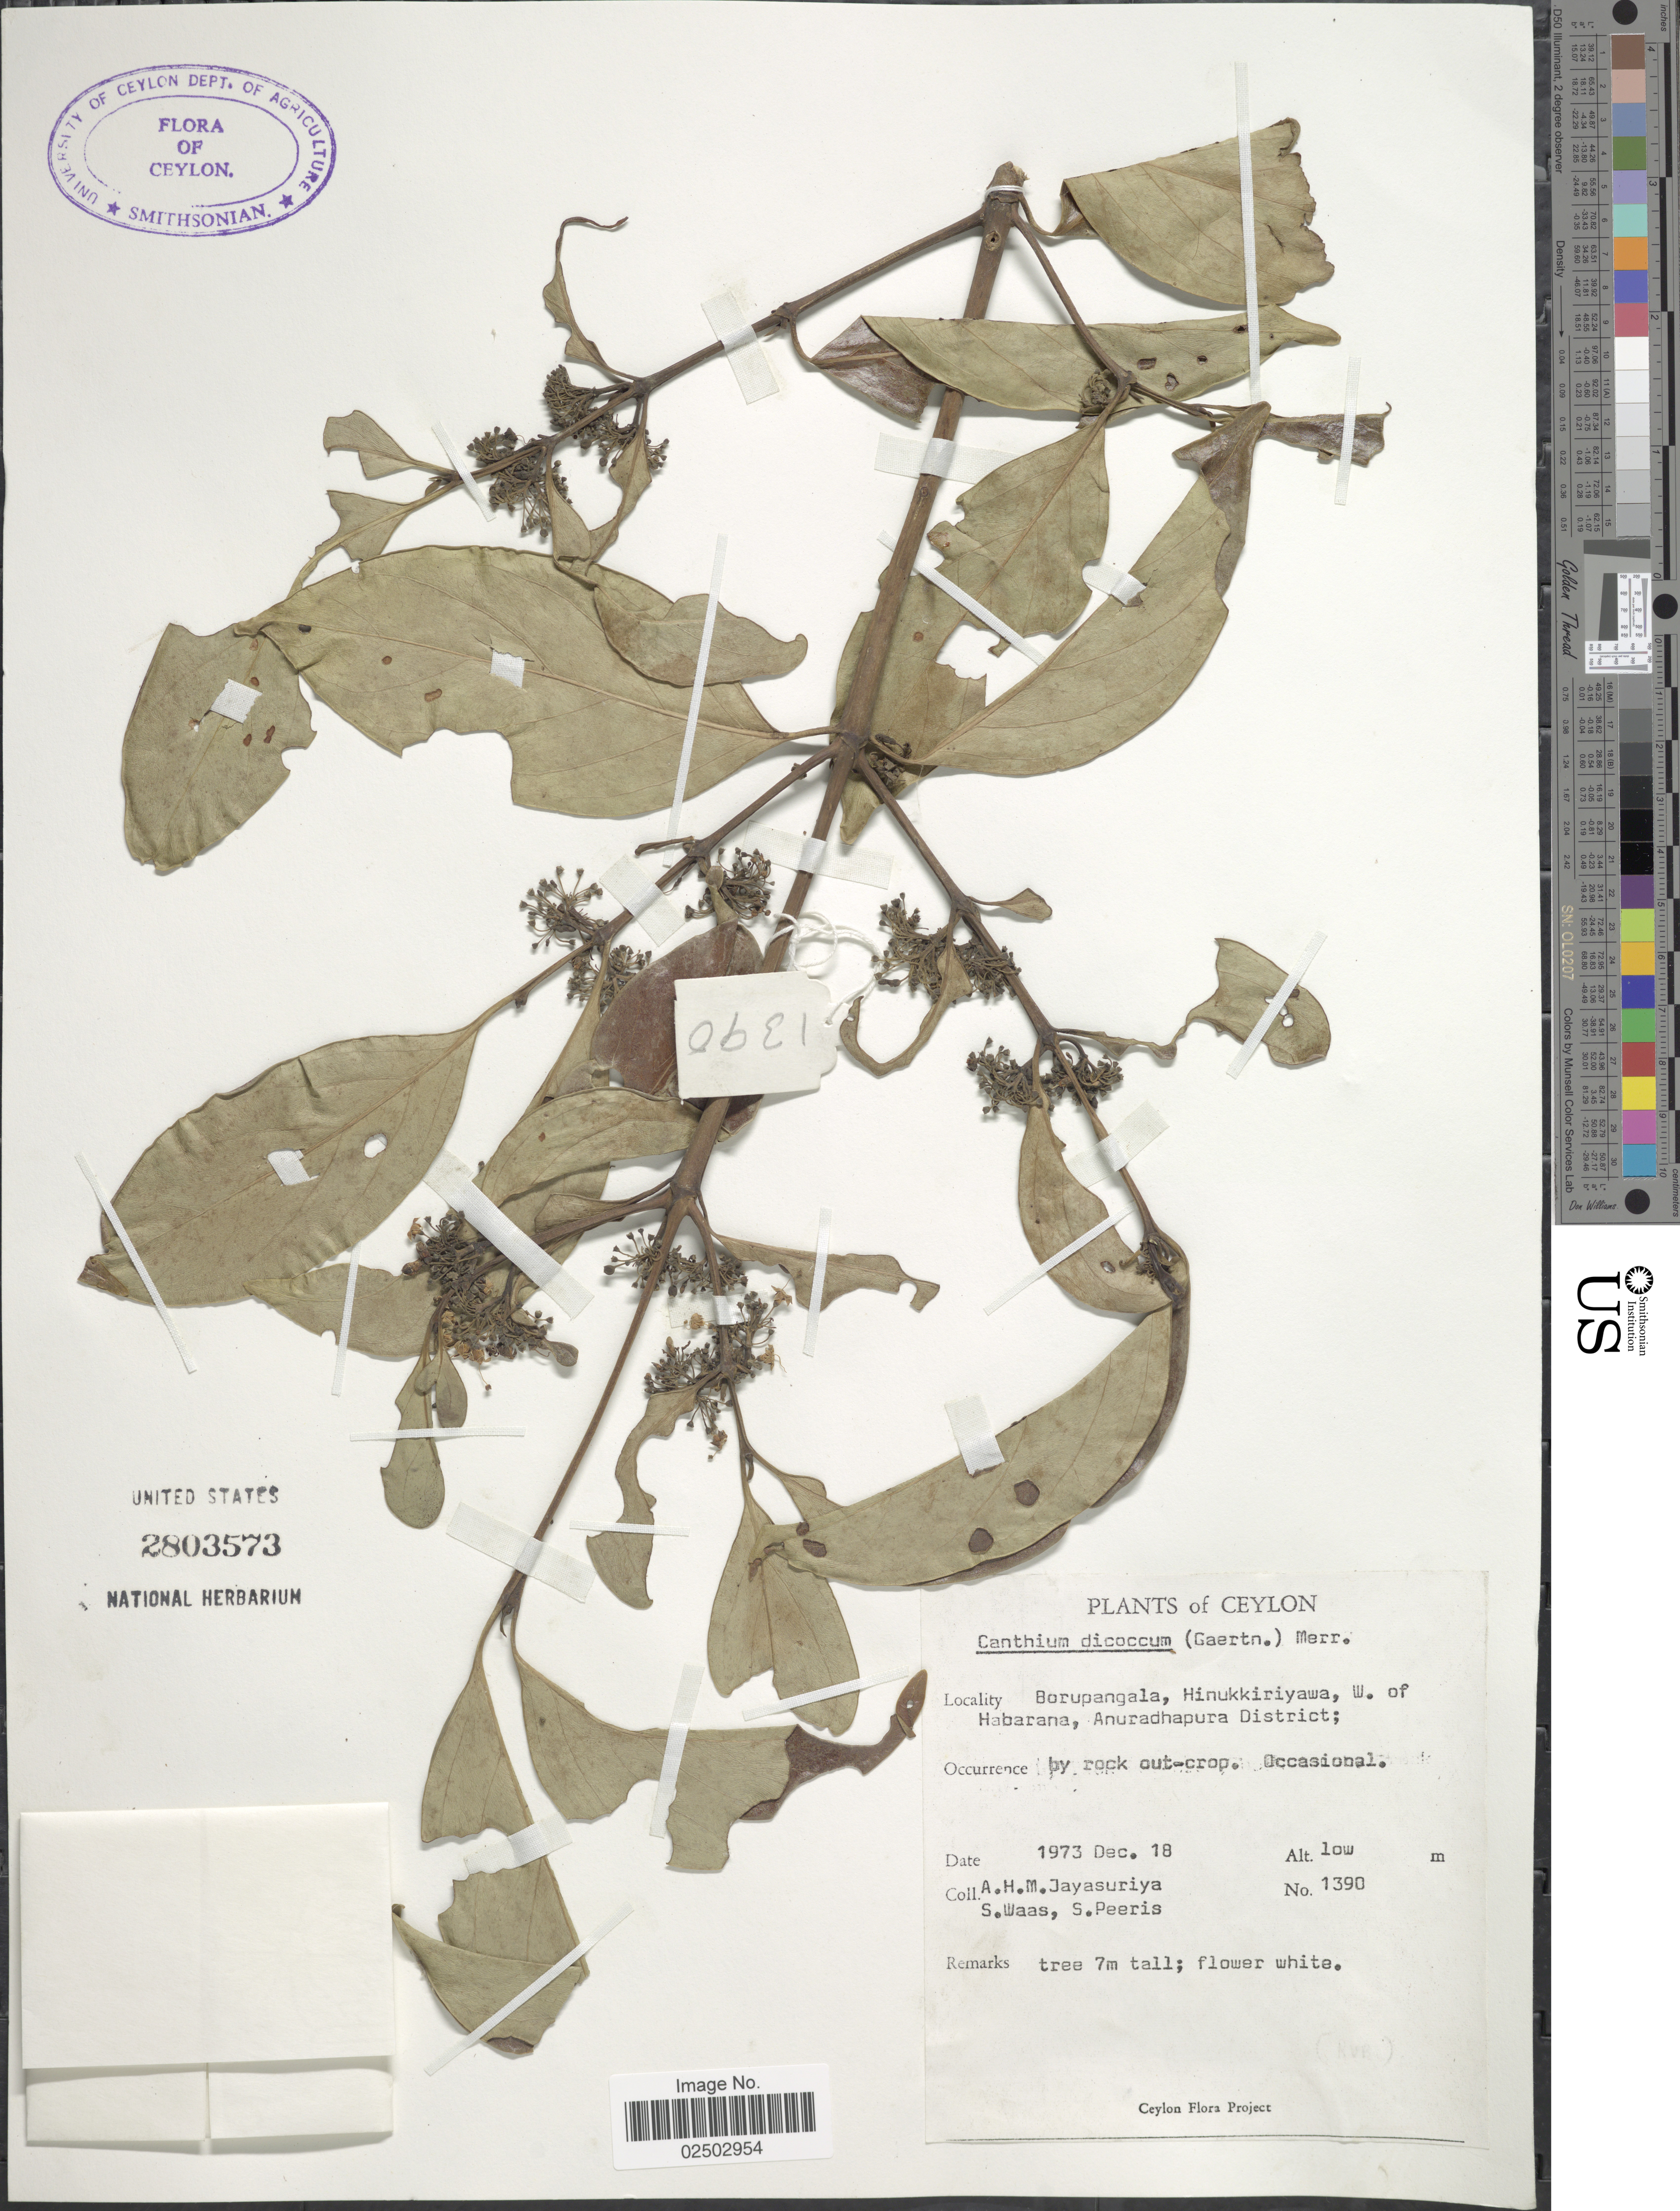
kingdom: Plantae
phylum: Tracheophyta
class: Magnoliopsida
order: Gentianales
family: Rubiaceae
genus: Canthium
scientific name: Canthium dicoccum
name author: (Gaertn.) Merr.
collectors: A. H. Jayasuriya, S. Waas & S. Peeris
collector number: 1390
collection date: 1973-12-18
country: Sri Lanka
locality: Ceylon, Borupangala, Hinukkiriyawa, W. of Habarana, Anuradhapura District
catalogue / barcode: US 2803573